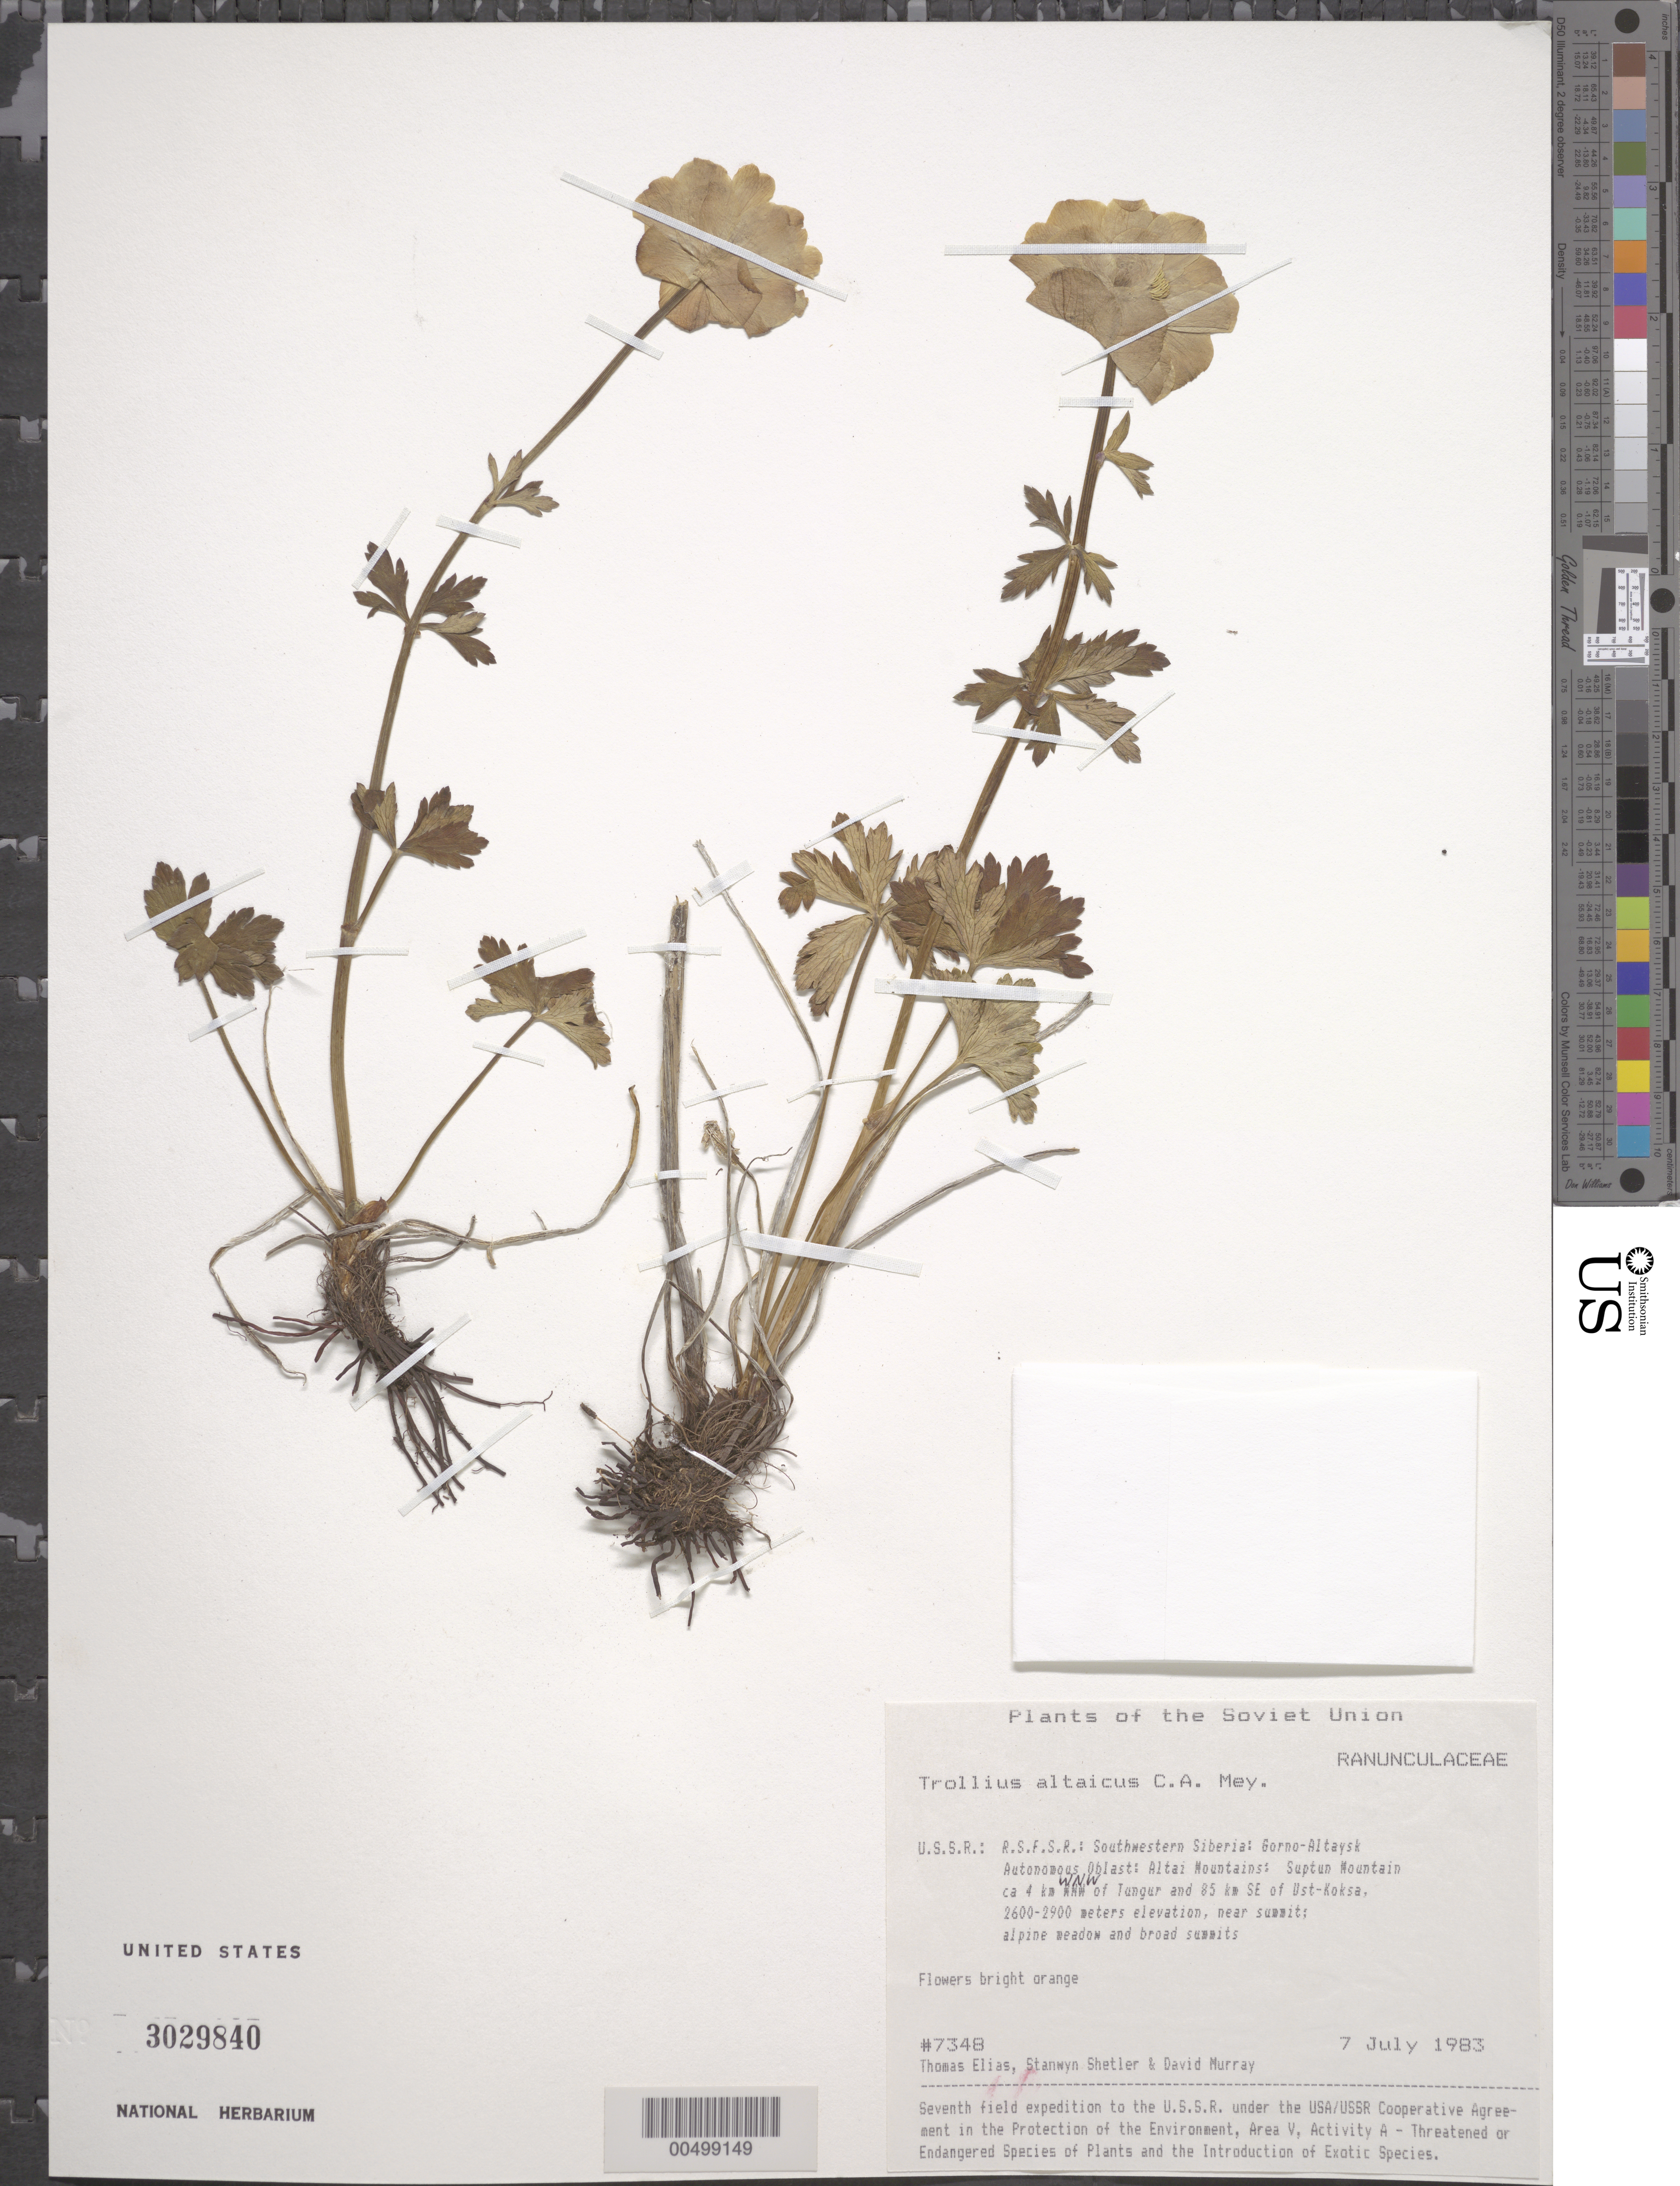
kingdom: Plantae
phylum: Tracheophyta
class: Magnoliopsida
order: Ranunculales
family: Ranunculaceae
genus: Trollius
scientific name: Trollius altaicus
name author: C.A. Mey.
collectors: T. Elias, S. Shetler & D. F. Murray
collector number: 7348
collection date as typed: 07 Jul 1983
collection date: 1983-07-07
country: Russian Federation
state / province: Altai Republic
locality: Altai Mountains, Suptun Mountain, ca. 4 km WNW of Tungur and 85 km SE of Ust-Koksa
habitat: near summit; alpine meadows and broad summits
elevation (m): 2600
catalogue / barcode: US 3029840